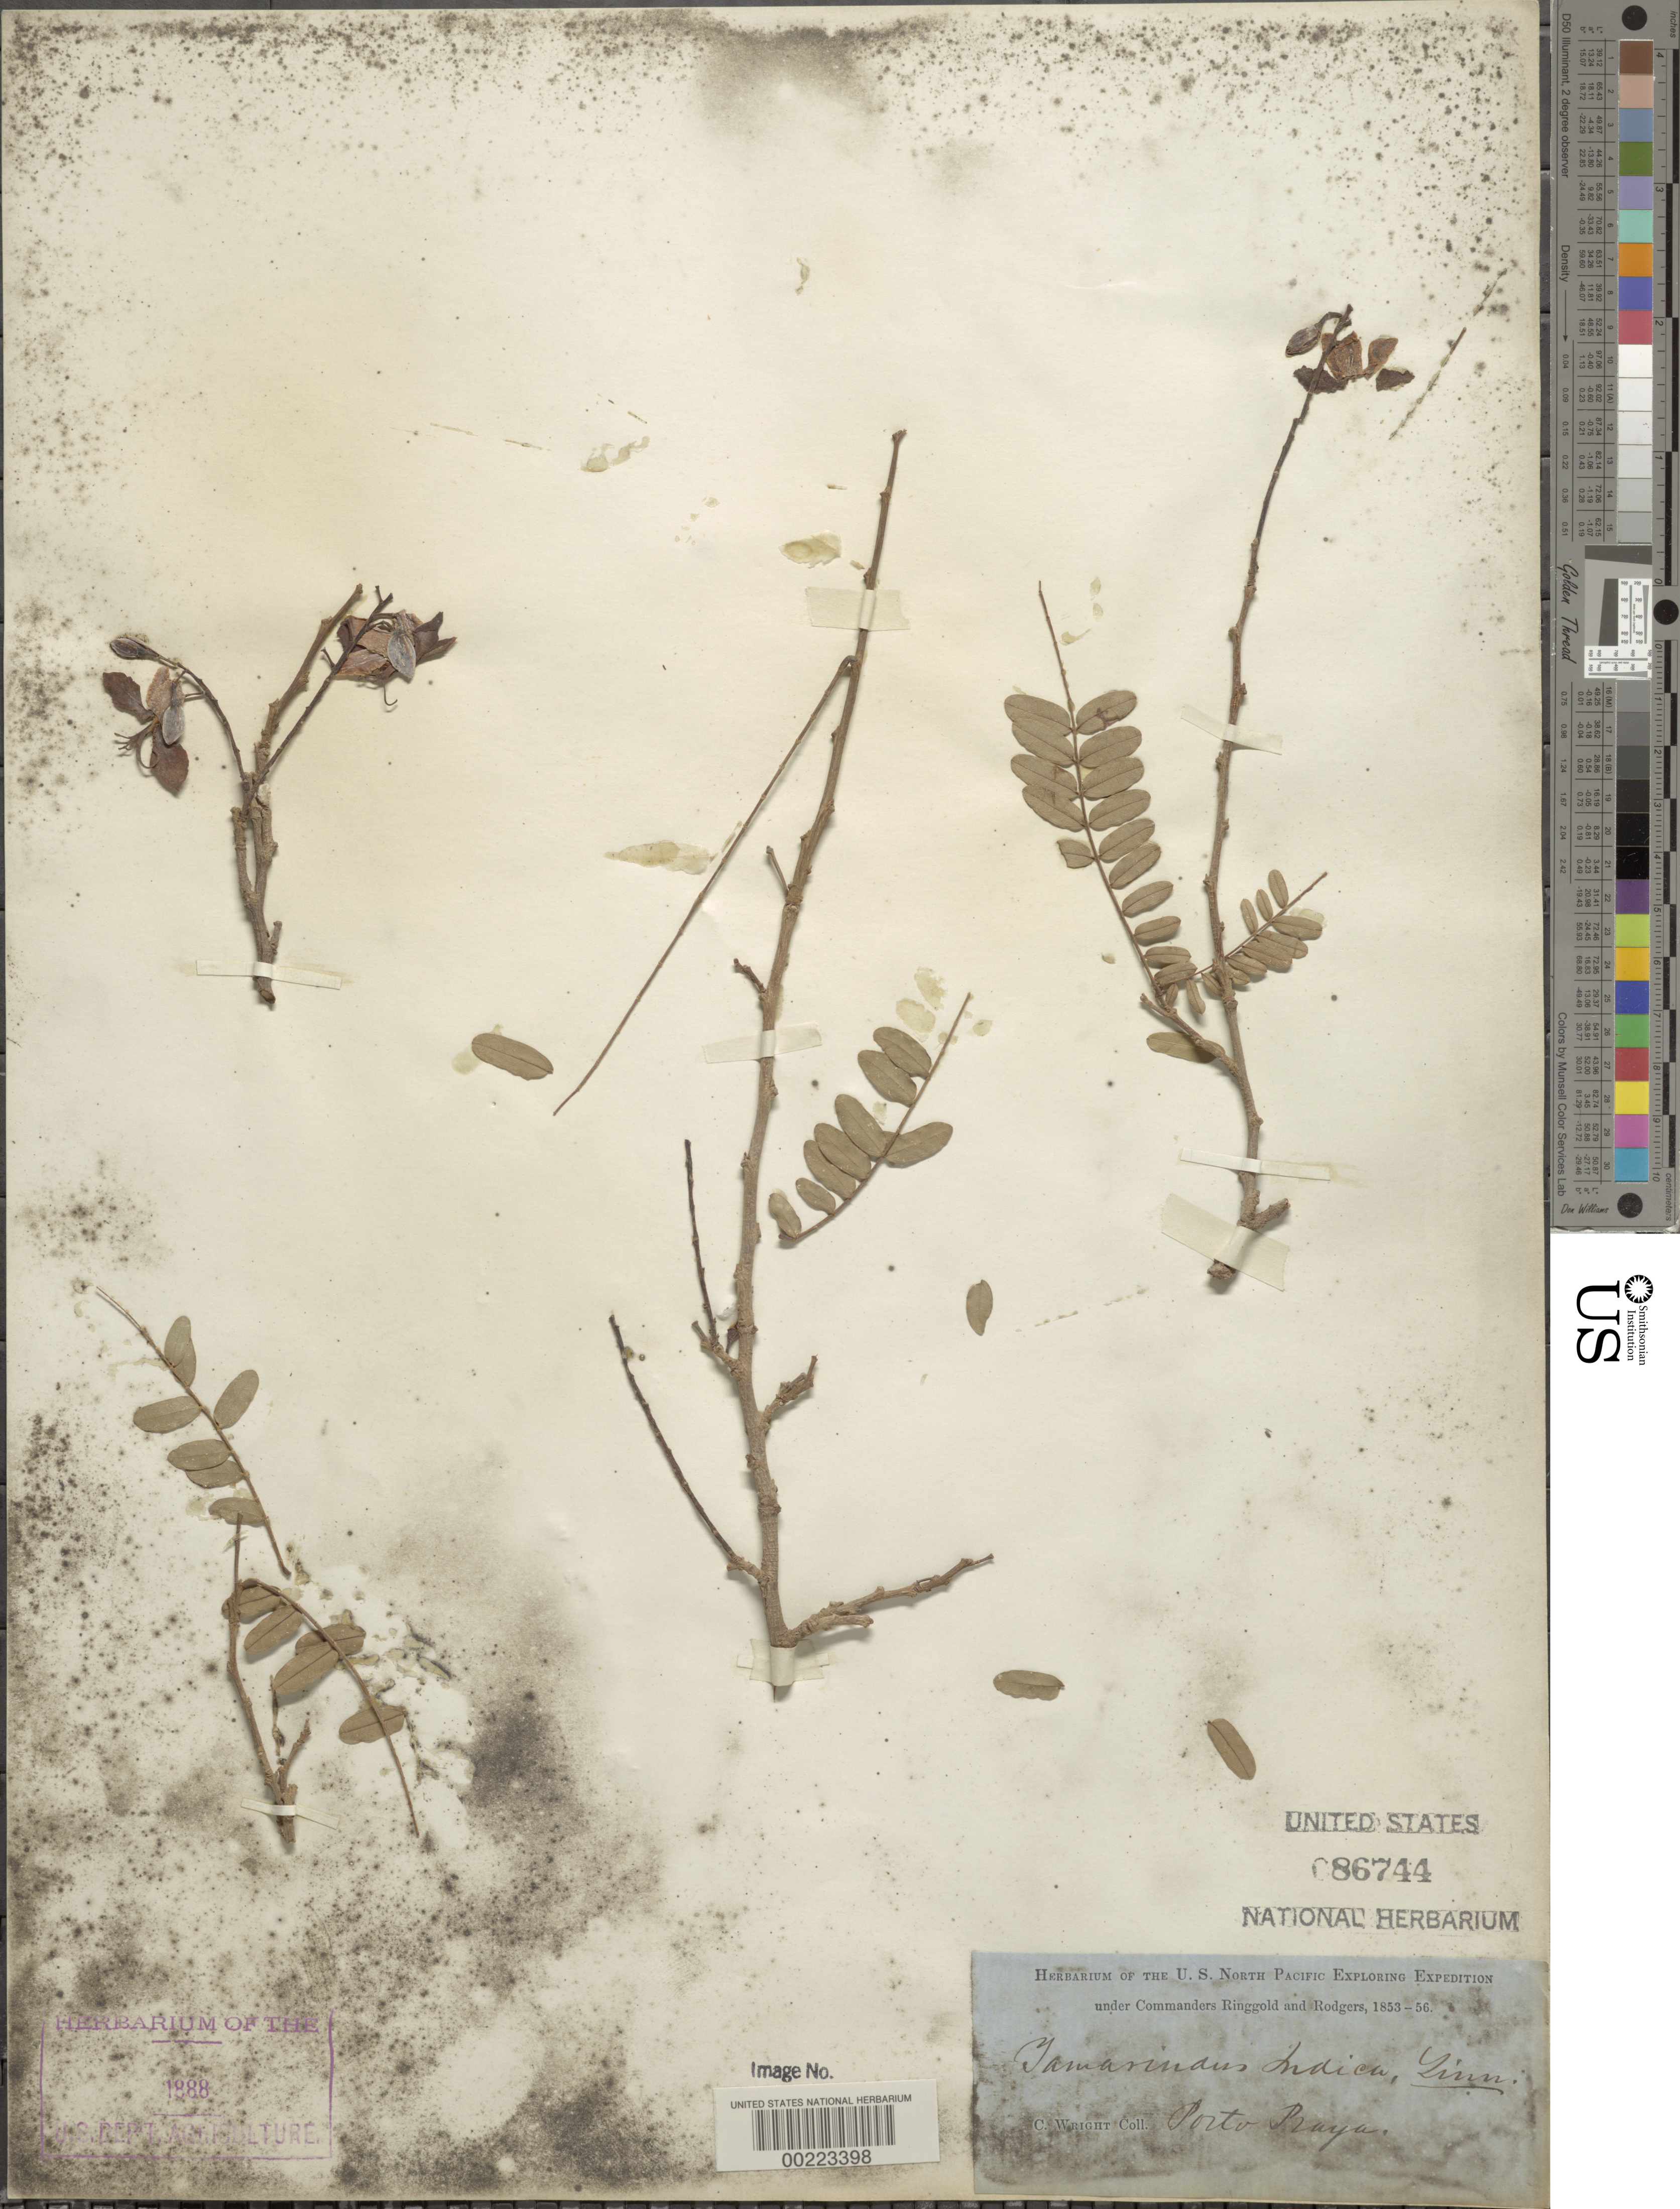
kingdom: Plantae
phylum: Tracheophyta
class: Magnoliopsida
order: Fabales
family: Fabaceae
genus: Tamarindus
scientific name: Tamarindus indica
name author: L.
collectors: C. Wright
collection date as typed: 1853 to -- -- 1856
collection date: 1853/1856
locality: Porto praya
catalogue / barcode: US 86744